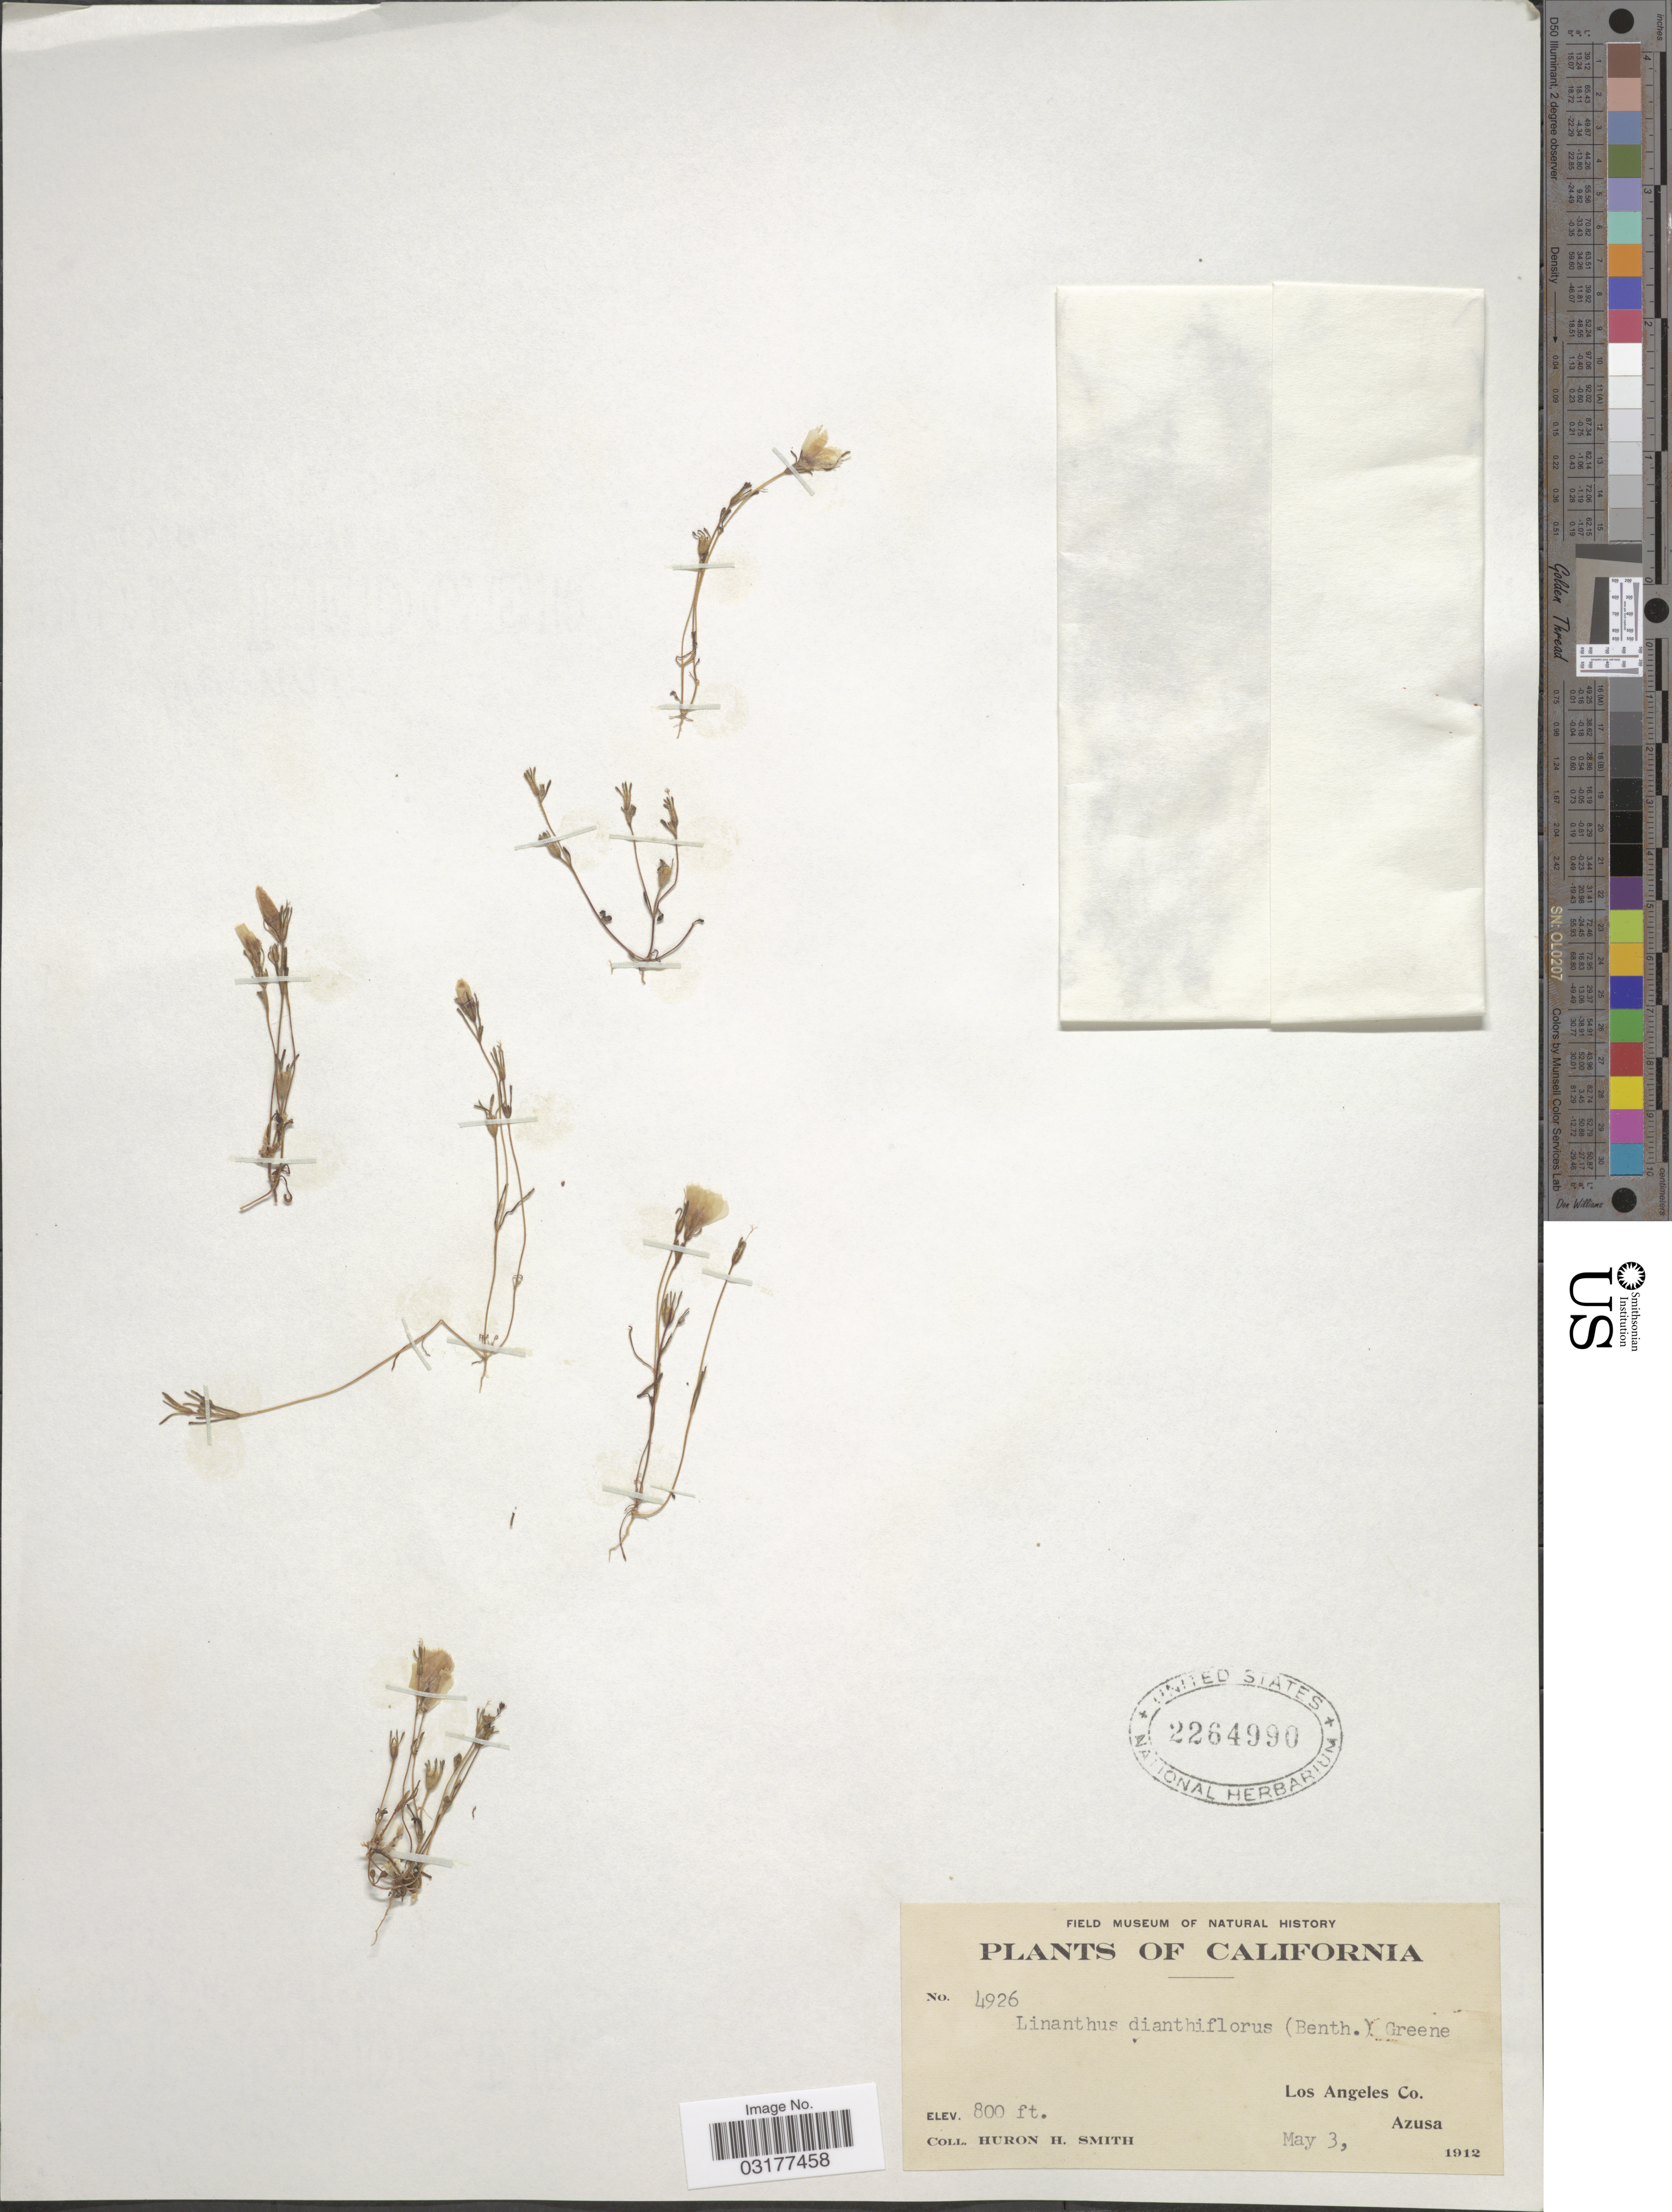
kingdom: Plantae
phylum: Tracheophyta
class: Magnoliopsida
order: Ericales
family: Polemoniaceae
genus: Linanthus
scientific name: Linanthus dianthiflorus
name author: (Benth.) Greene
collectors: Huron H. Smith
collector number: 4926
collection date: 1912-05-03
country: United States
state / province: California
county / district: Los Angeles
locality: Los Angeles Co. Azusa.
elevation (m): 244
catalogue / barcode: US 2264990